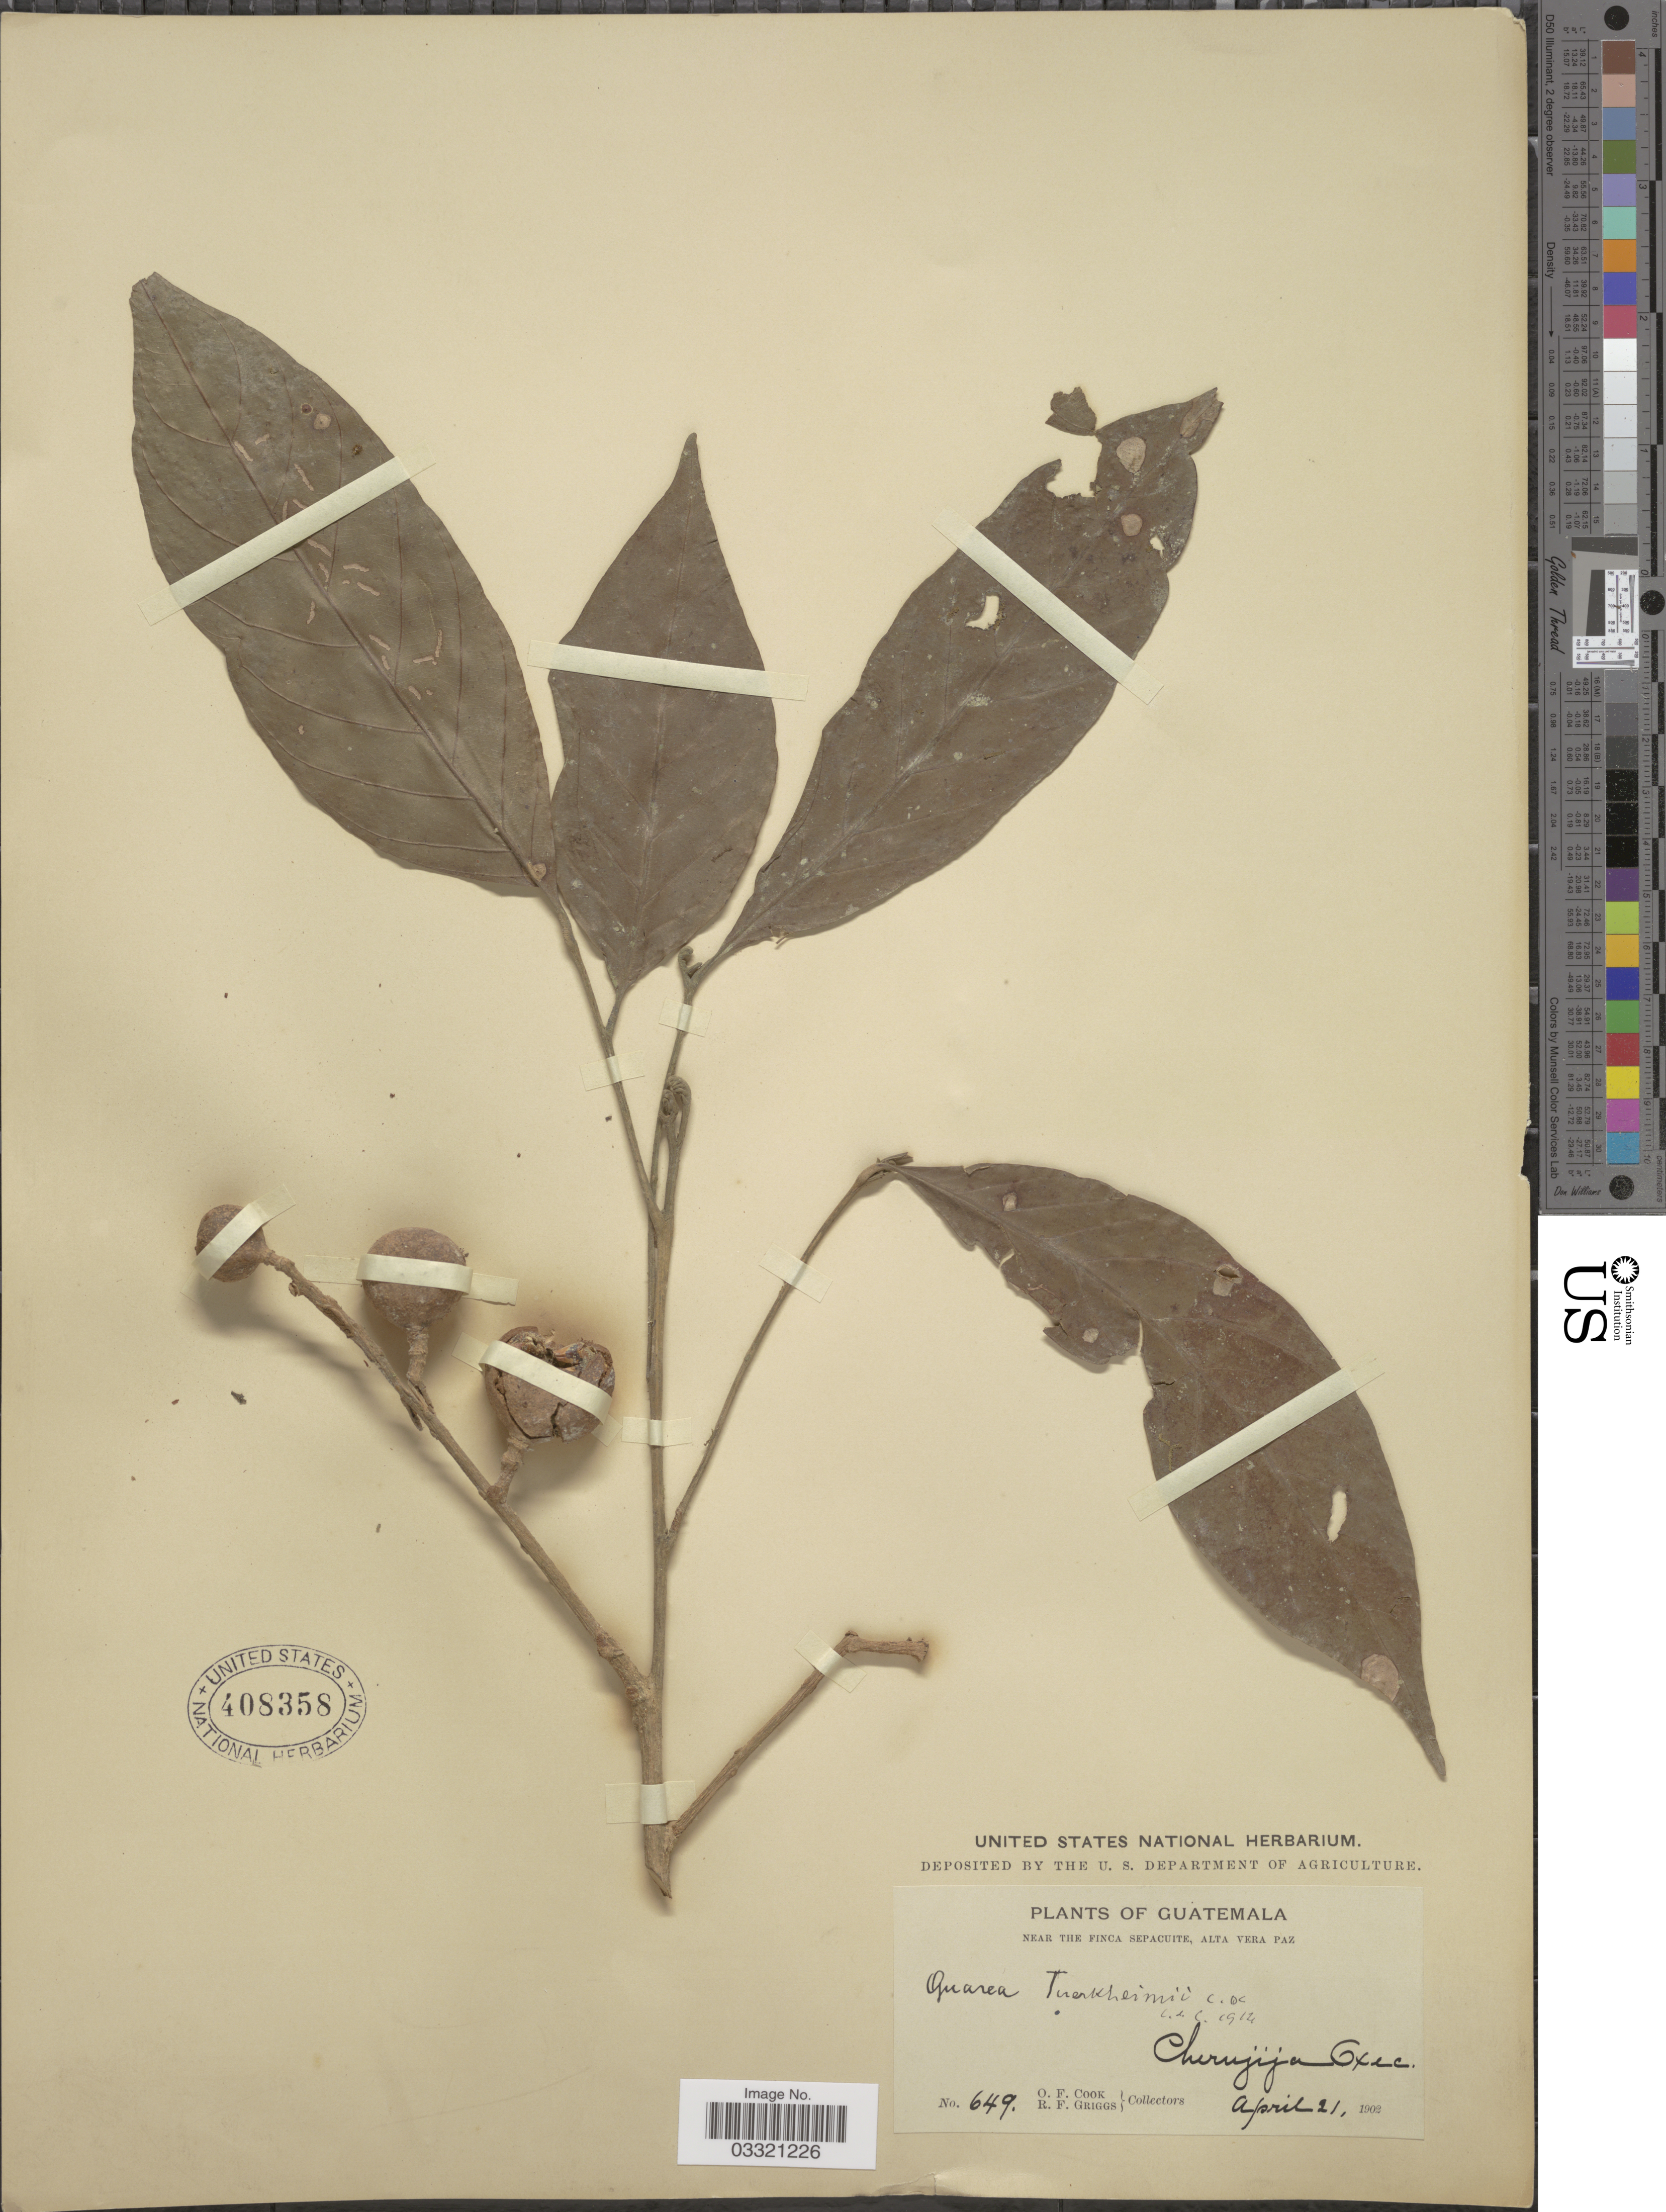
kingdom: Plantae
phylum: Tracheophyta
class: Magnoliopsida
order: Sapindales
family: Meliaceae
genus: Guarea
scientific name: Guarea tuerckheimii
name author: C. DC. ex Donn. Sm.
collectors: O. F. Cook & R. F. Griggs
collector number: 649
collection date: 1902-04-21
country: Guatemala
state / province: Alta Verapaz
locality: Near the Sepacuite, Alta Vera Paz.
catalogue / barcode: US 408358